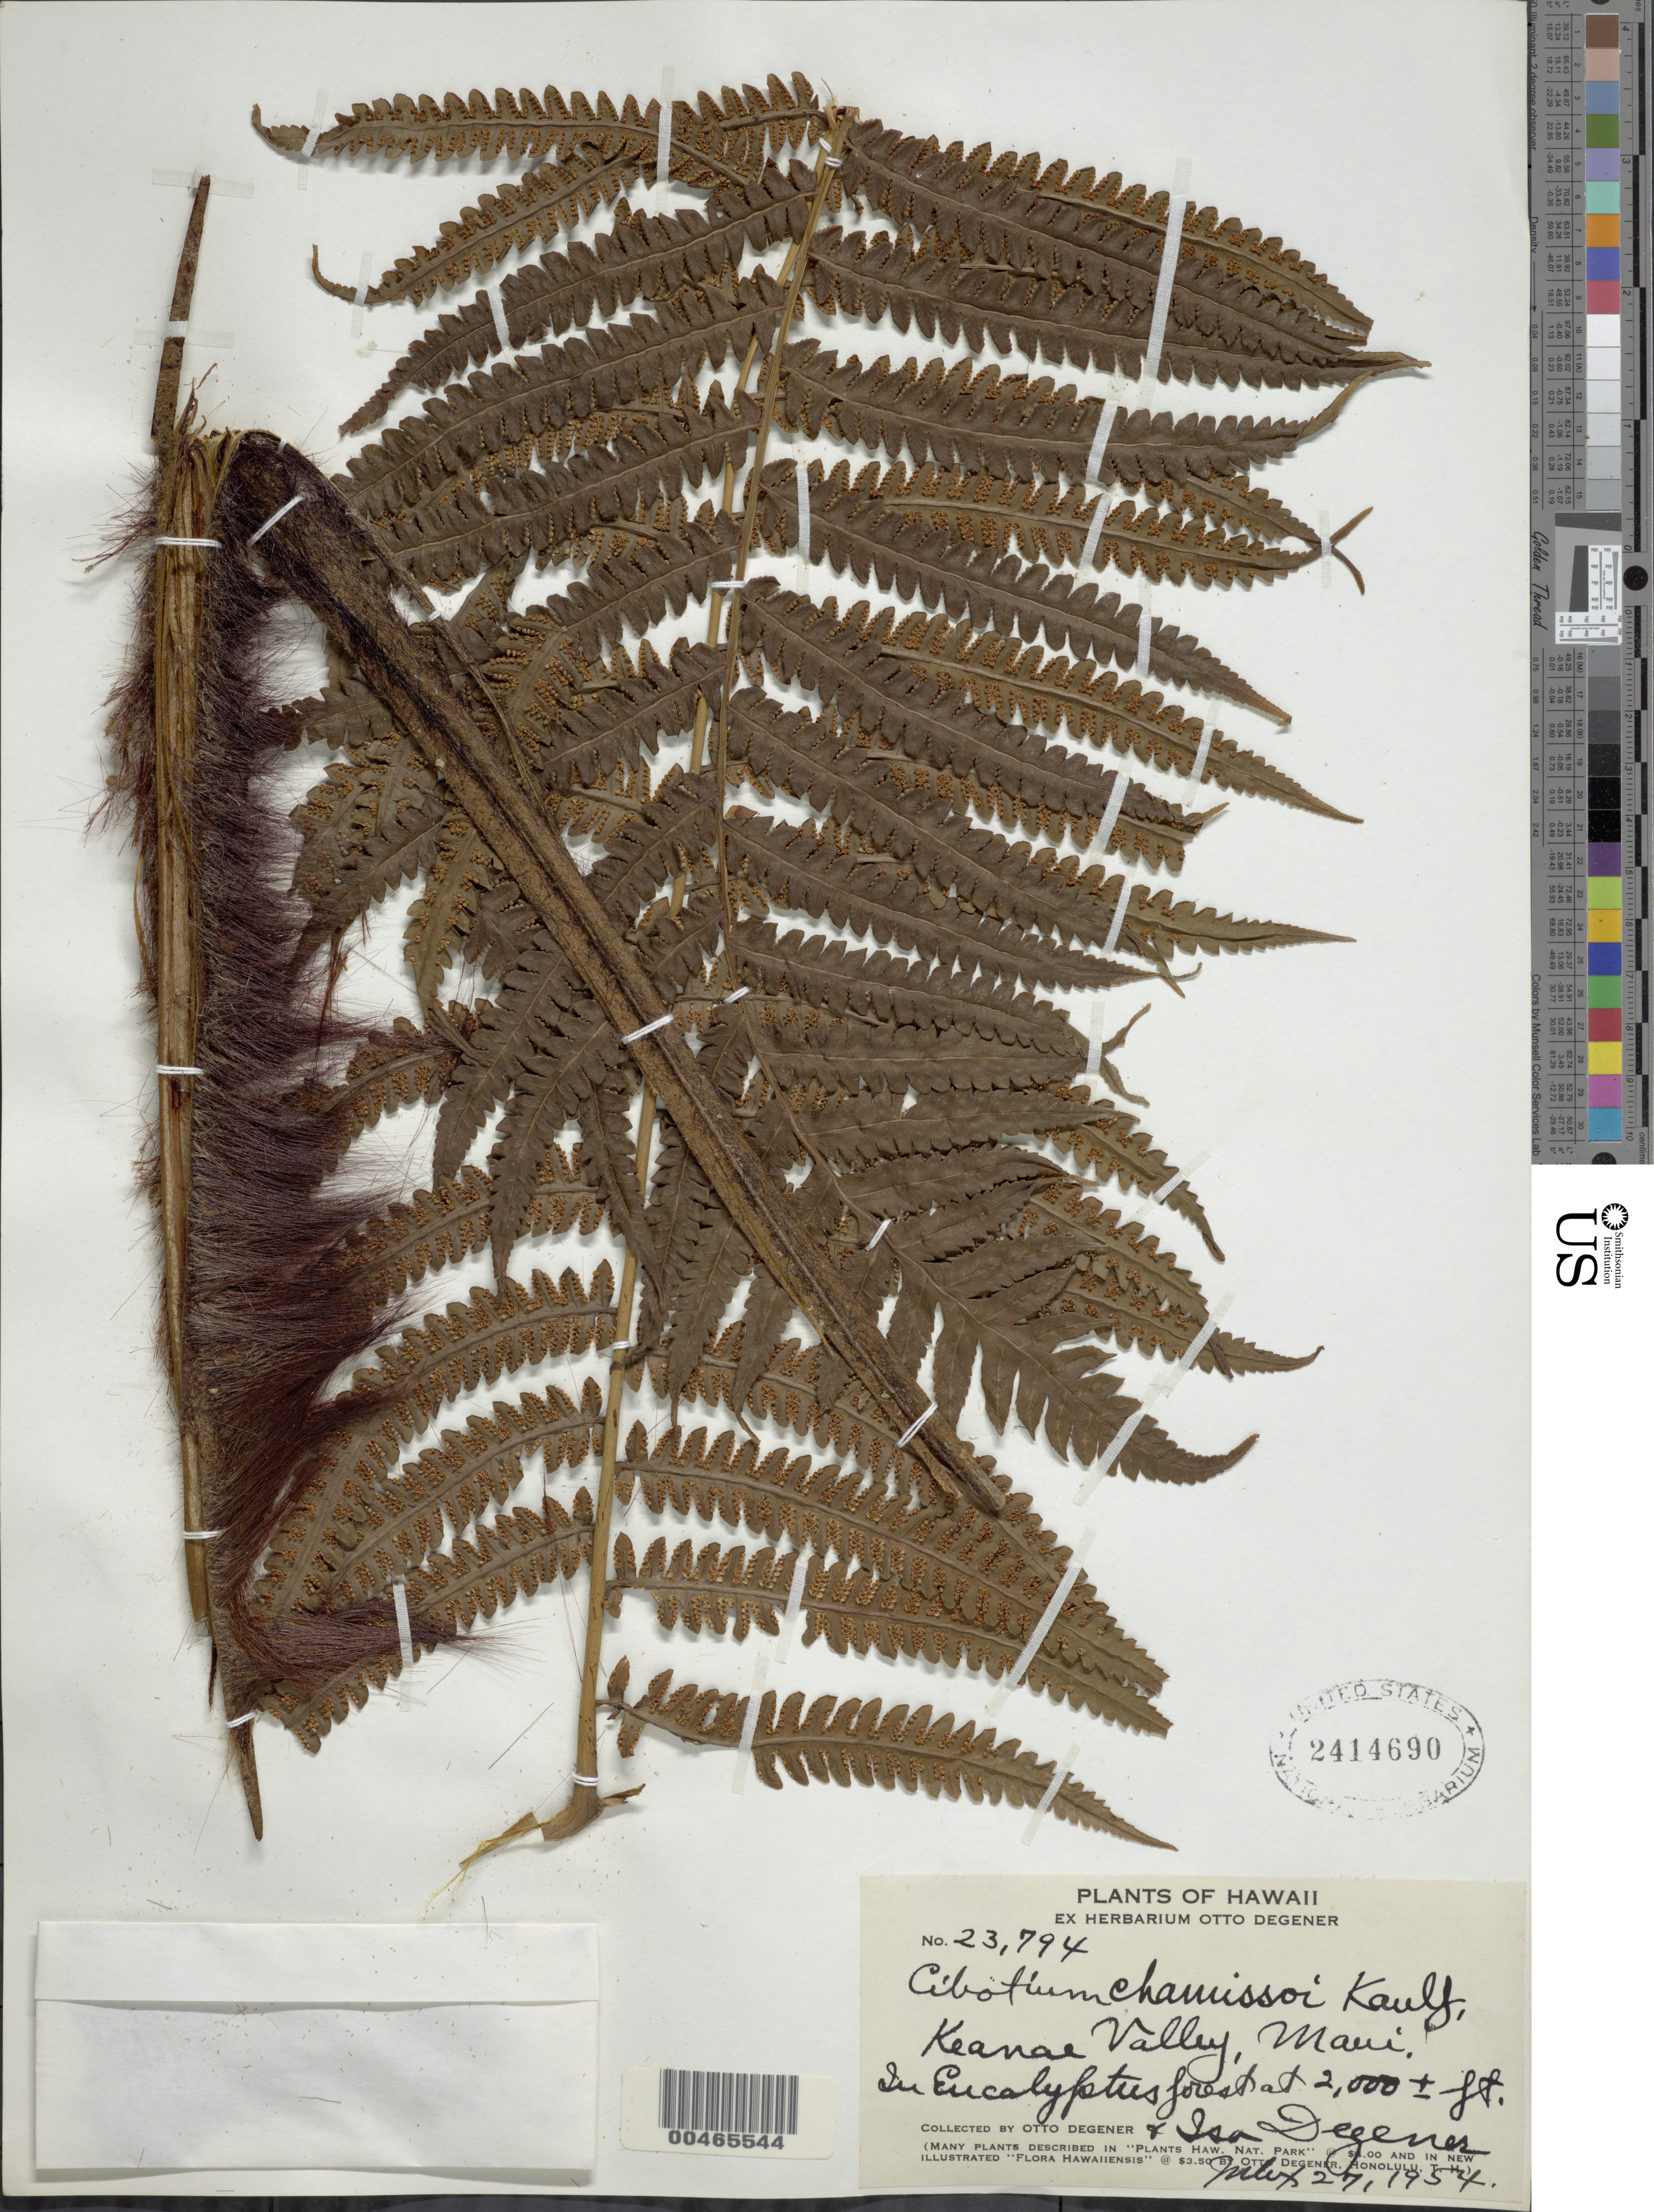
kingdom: Plantae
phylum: Tracheophyta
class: Polypodiopsida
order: Cyatheales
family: Cibotiaceae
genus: Cibotium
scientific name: Cibotium menziesii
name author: Hook.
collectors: O. Degener & I. Degener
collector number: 23794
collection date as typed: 27 Jul 1954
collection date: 1954-07-27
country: United States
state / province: Hawaii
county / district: Honolulu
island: Oahu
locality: Keanae Valley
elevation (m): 610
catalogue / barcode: US 2414690